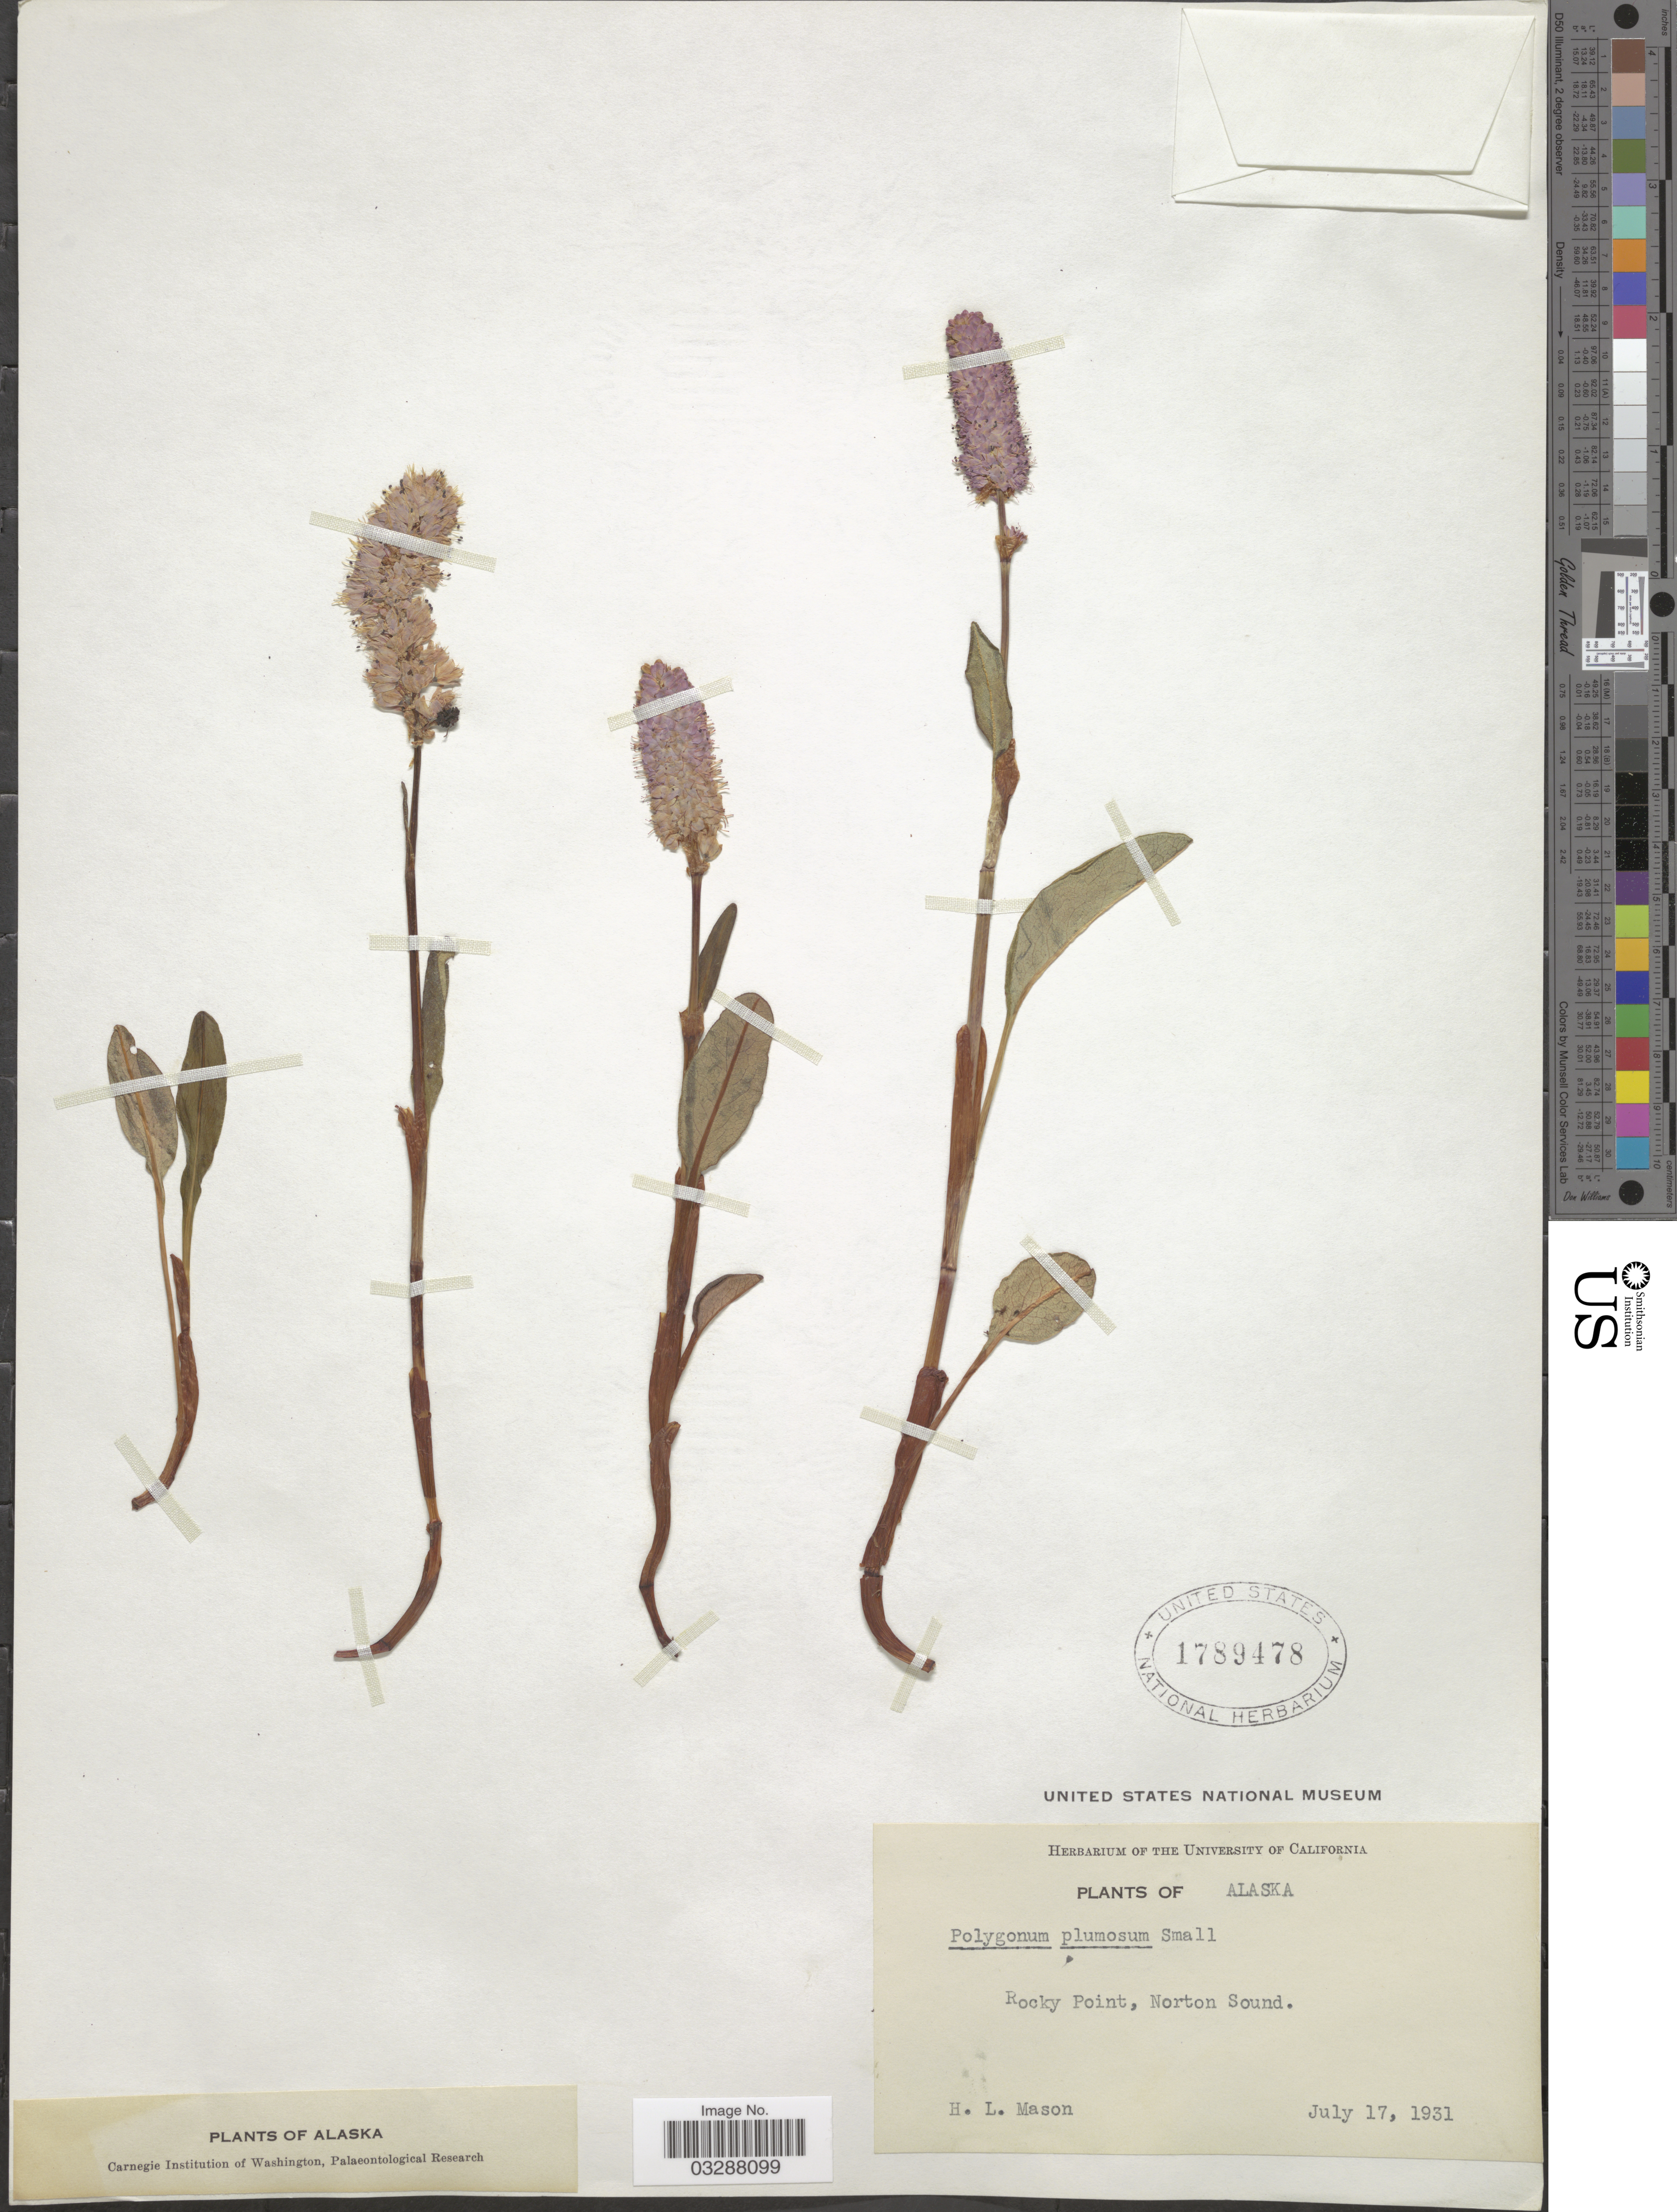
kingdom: Plantae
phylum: Tracheophyta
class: Magnoliopsida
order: Caryophyllales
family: Polygonaceae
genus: Bistorta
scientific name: Bistorta plumosa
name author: (Small) Greene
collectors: H. L. Mason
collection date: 1931-07-17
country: United States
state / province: Alaska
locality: Rocky Point, Norton Sound.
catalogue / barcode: US 1789478